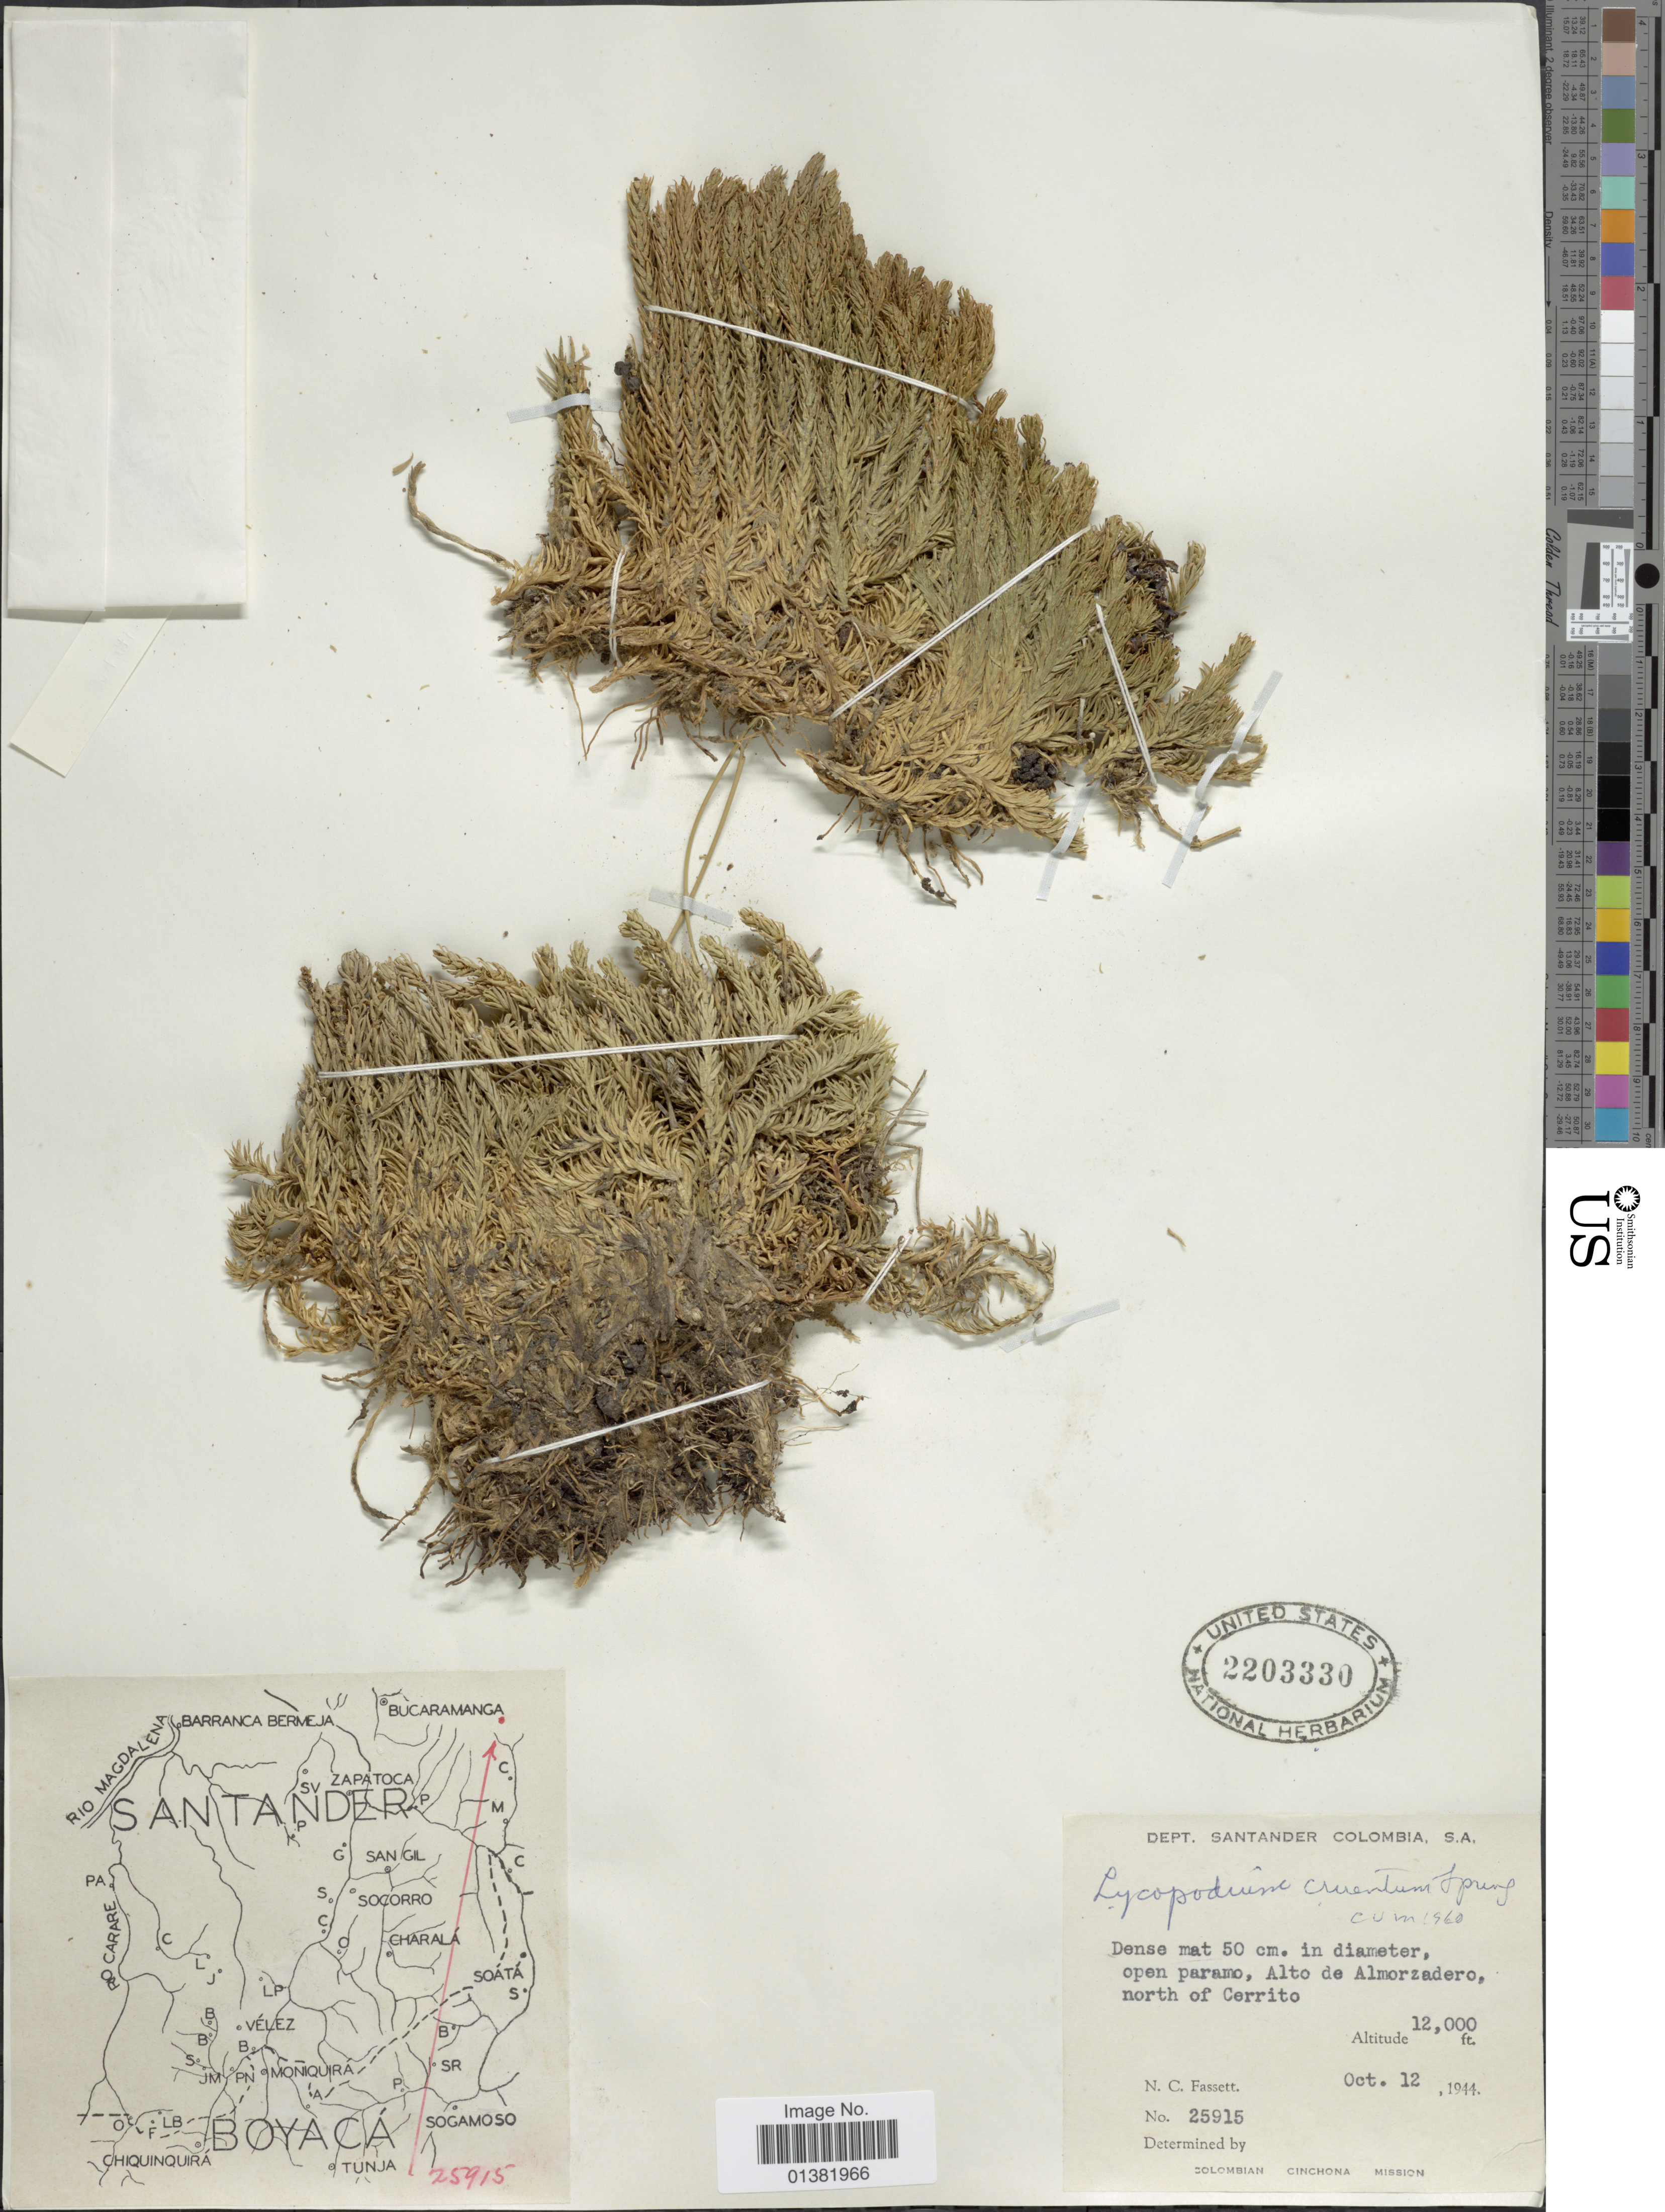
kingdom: Plantae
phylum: Tracheophyta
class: Lycopodiopsida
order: Lycopodiales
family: Lycopodiaceae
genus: Phlegmariurus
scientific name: Phlegmariurus cruentus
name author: (Spring) B. Øllg.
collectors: N. C. Fassett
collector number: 25915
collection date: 1944-10-12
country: Colombia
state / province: Santander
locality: Alto de Almorzadero, north of Cerrito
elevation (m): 3658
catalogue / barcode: US 2203330